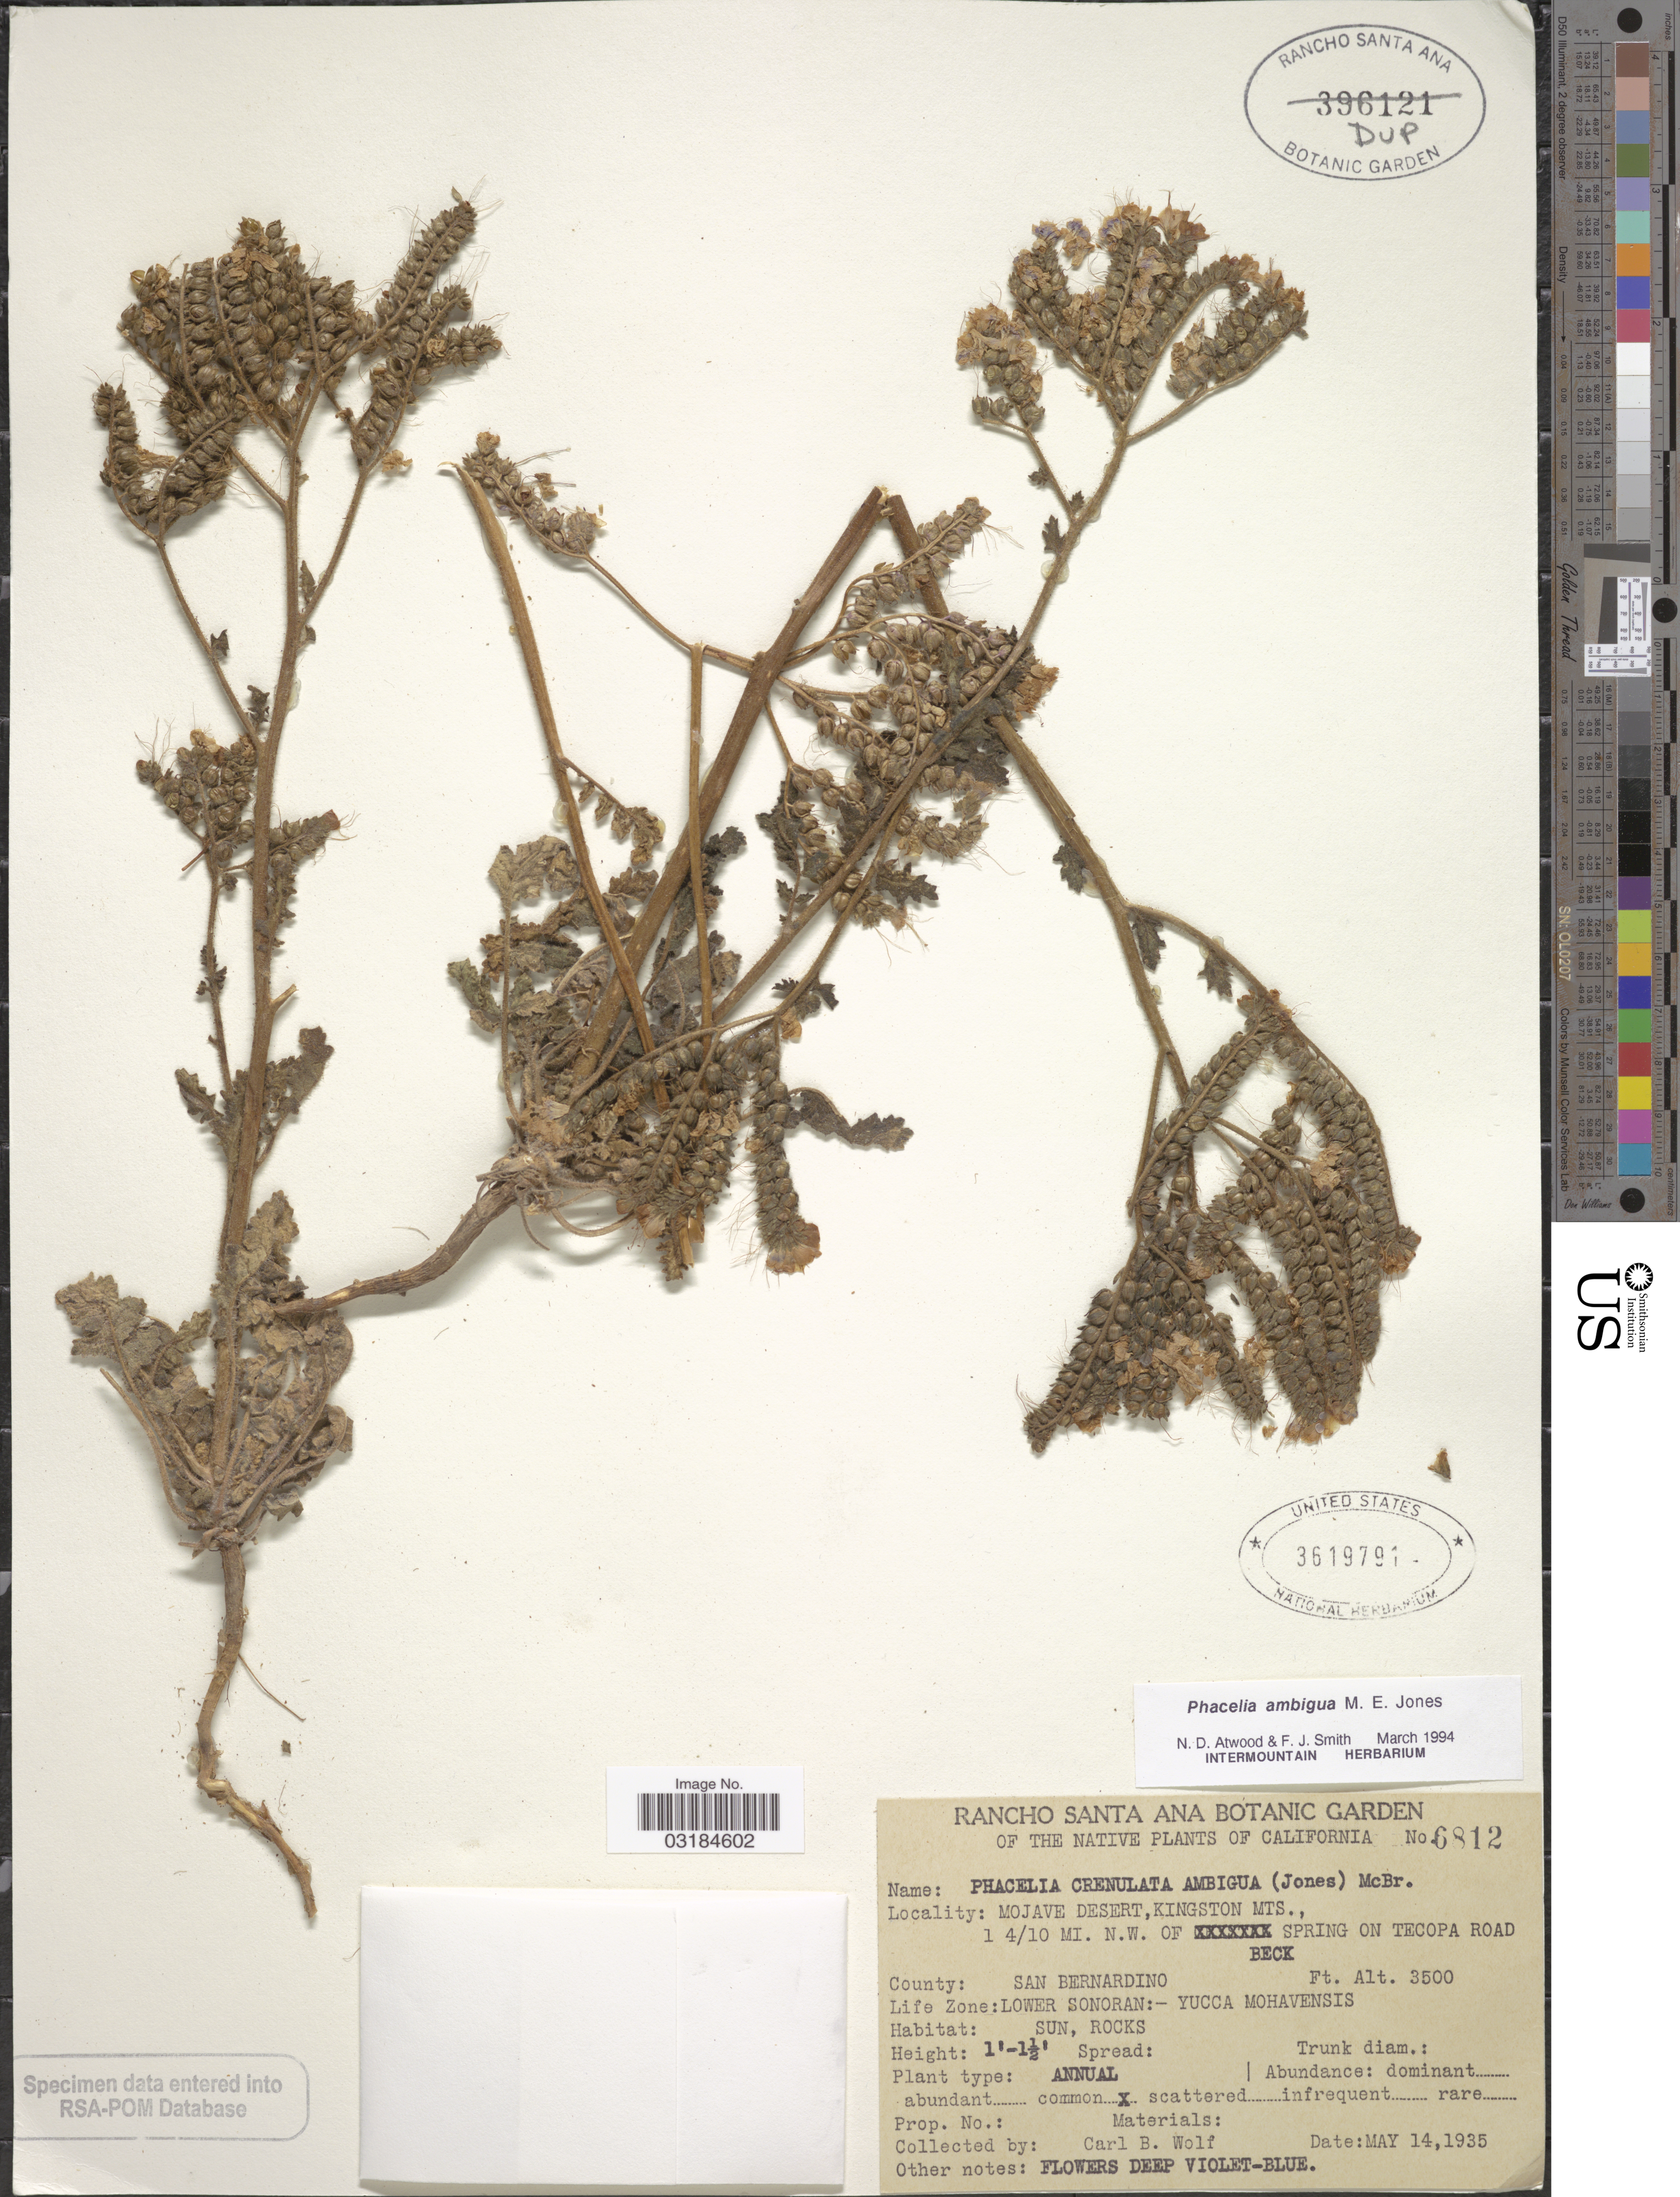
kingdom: Plantae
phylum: Tracheophyta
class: Magnoliopsida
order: Boraginales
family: Hydrophyllaceae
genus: Phacelia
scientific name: Phacelia ambigua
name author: M.E. Jones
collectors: C. B. Wolf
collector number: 6812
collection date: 1935-05-14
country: United States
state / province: California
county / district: San Bernardino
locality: Mojave Desert, Kingston Mts., 1 4/10 MI. N.W. of Beck Spring on Tecopa Road. County: San Bernardino. Life Zone: Lower Sonoran - Yucca Mohavensis.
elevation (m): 1067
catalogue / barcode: US 3619791